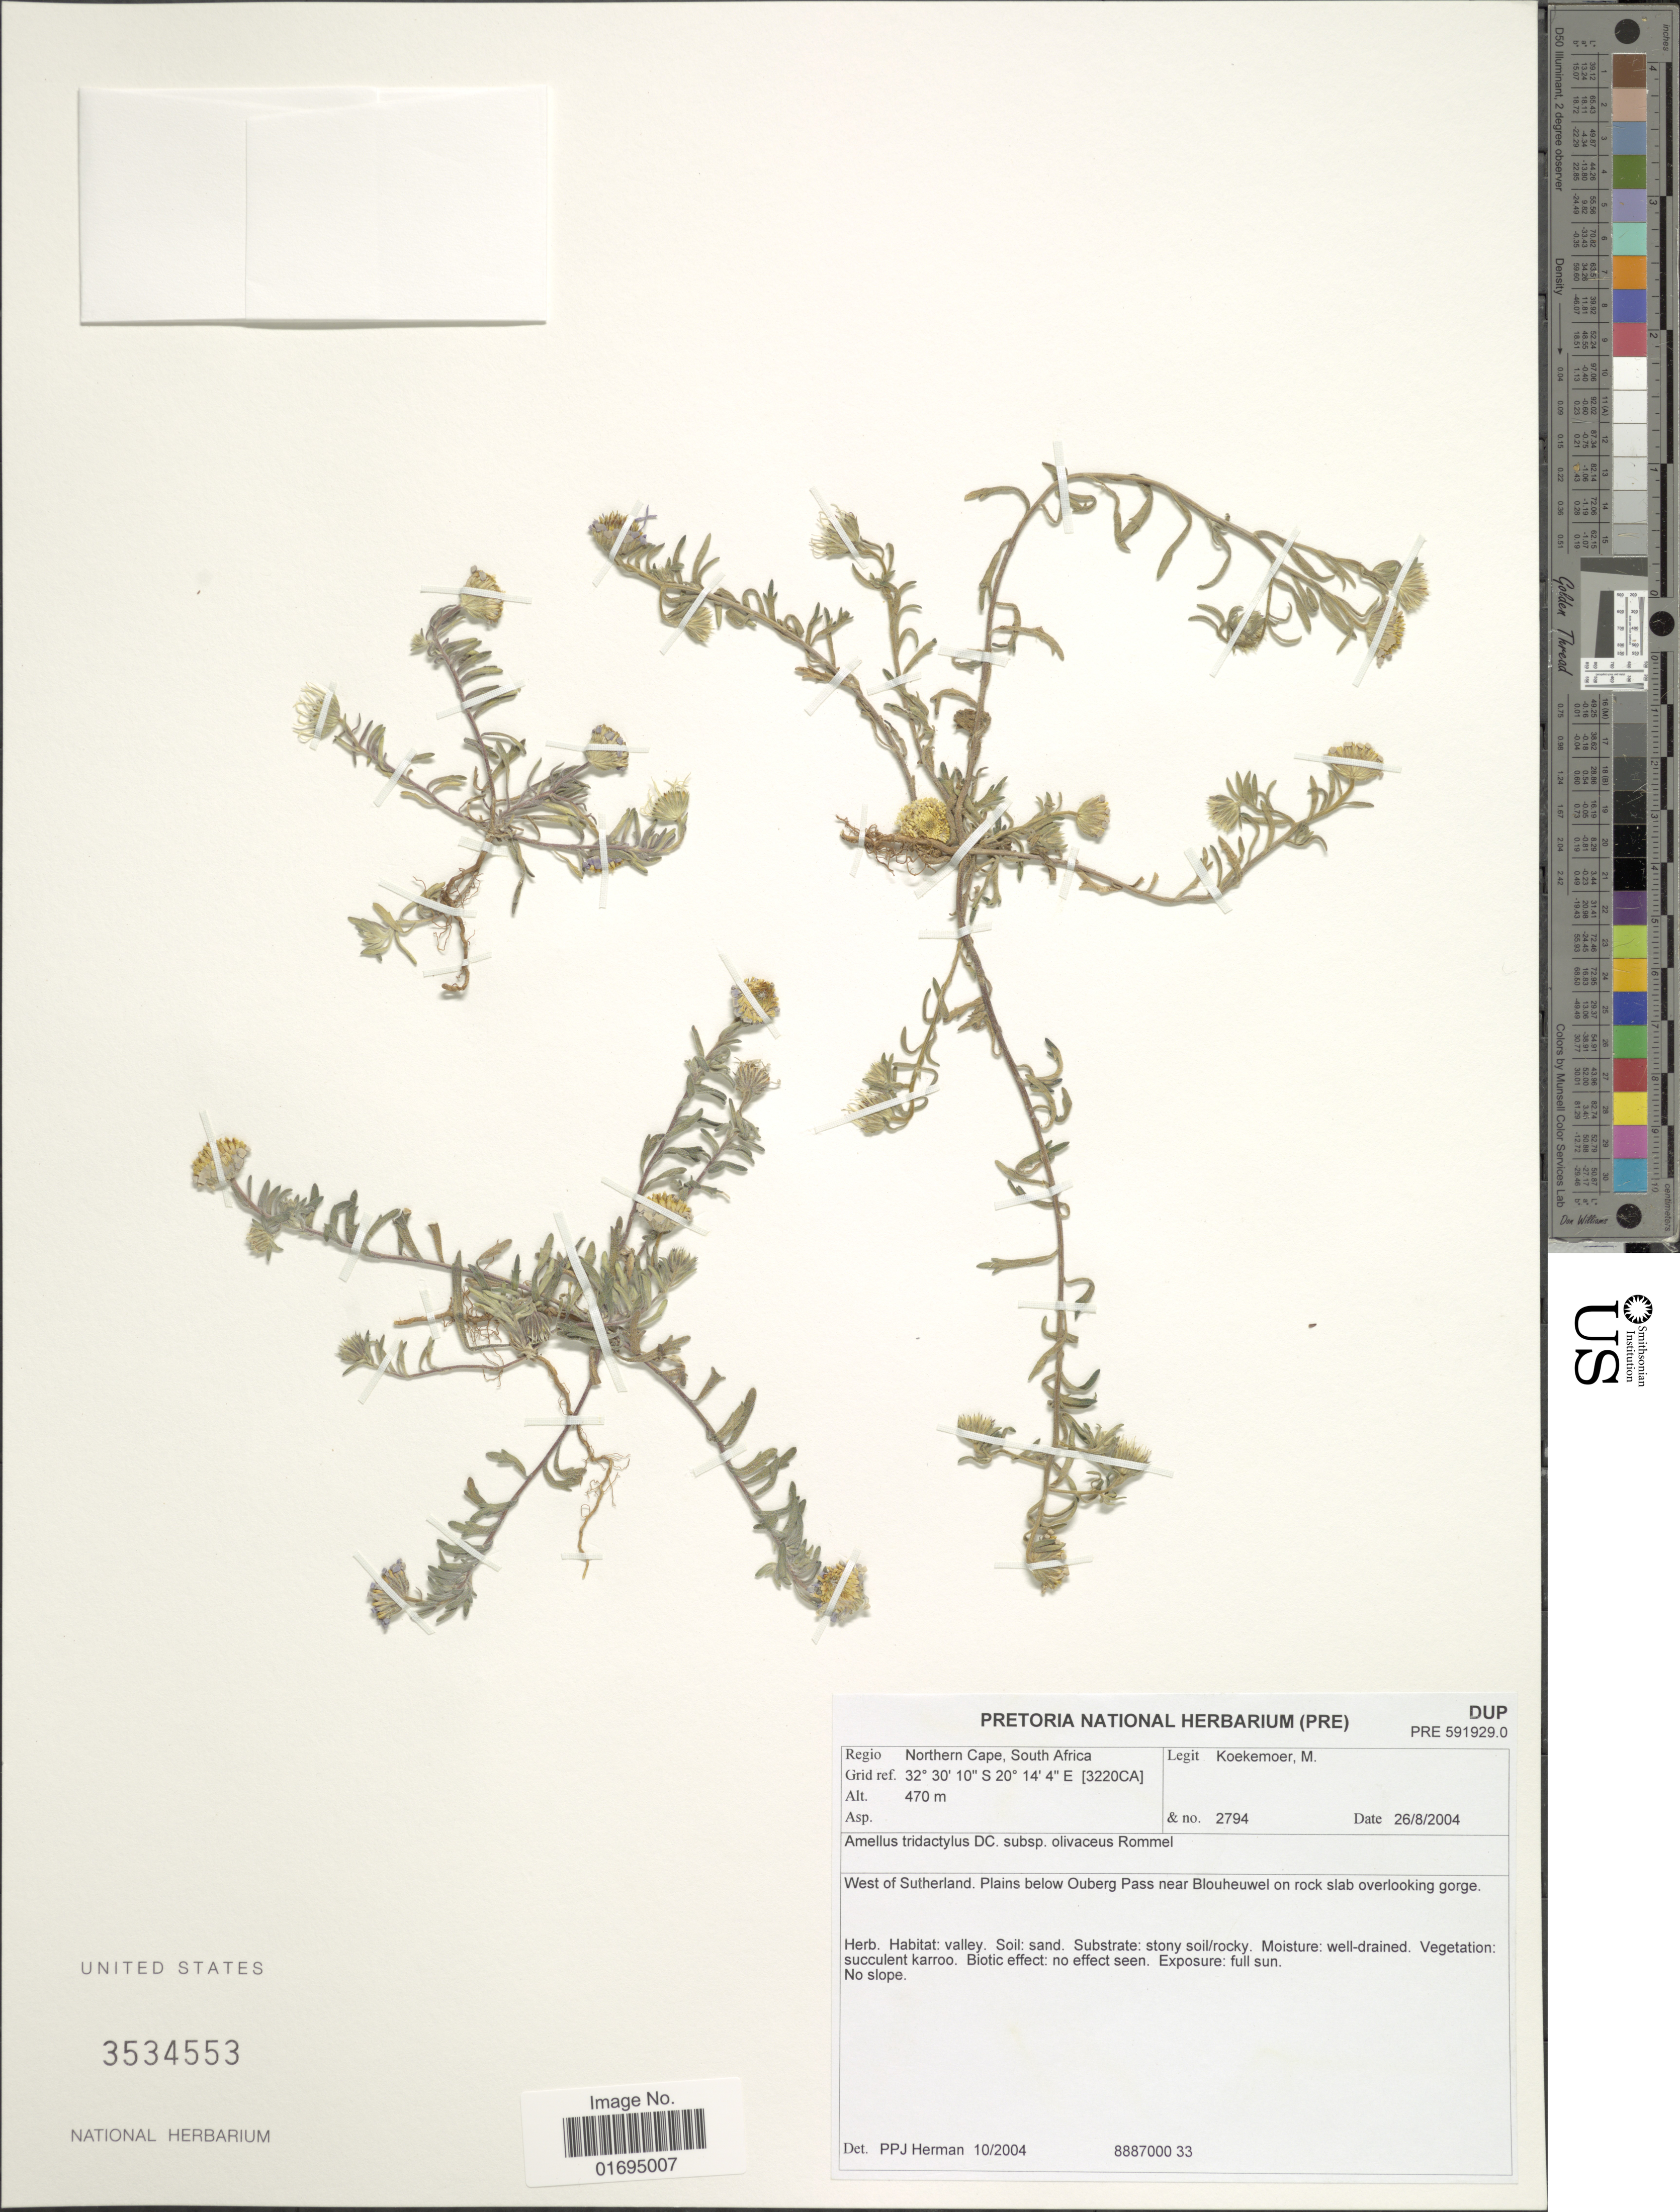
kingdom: Plantae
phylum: Tracheophyta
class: Magnoliopsida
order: Asterales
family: Asteraceae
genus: Amellus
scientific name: Amellus tridactylus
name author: DC.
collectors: M. Koekemoer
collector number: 2794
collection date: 2004-08-26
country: South Africa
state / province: Northern Cape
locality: West of Sutherland, plains below Ouberg Pass near Blouheuwel on rock slab overlooking gorge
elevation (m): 470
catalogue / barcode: US 3534553